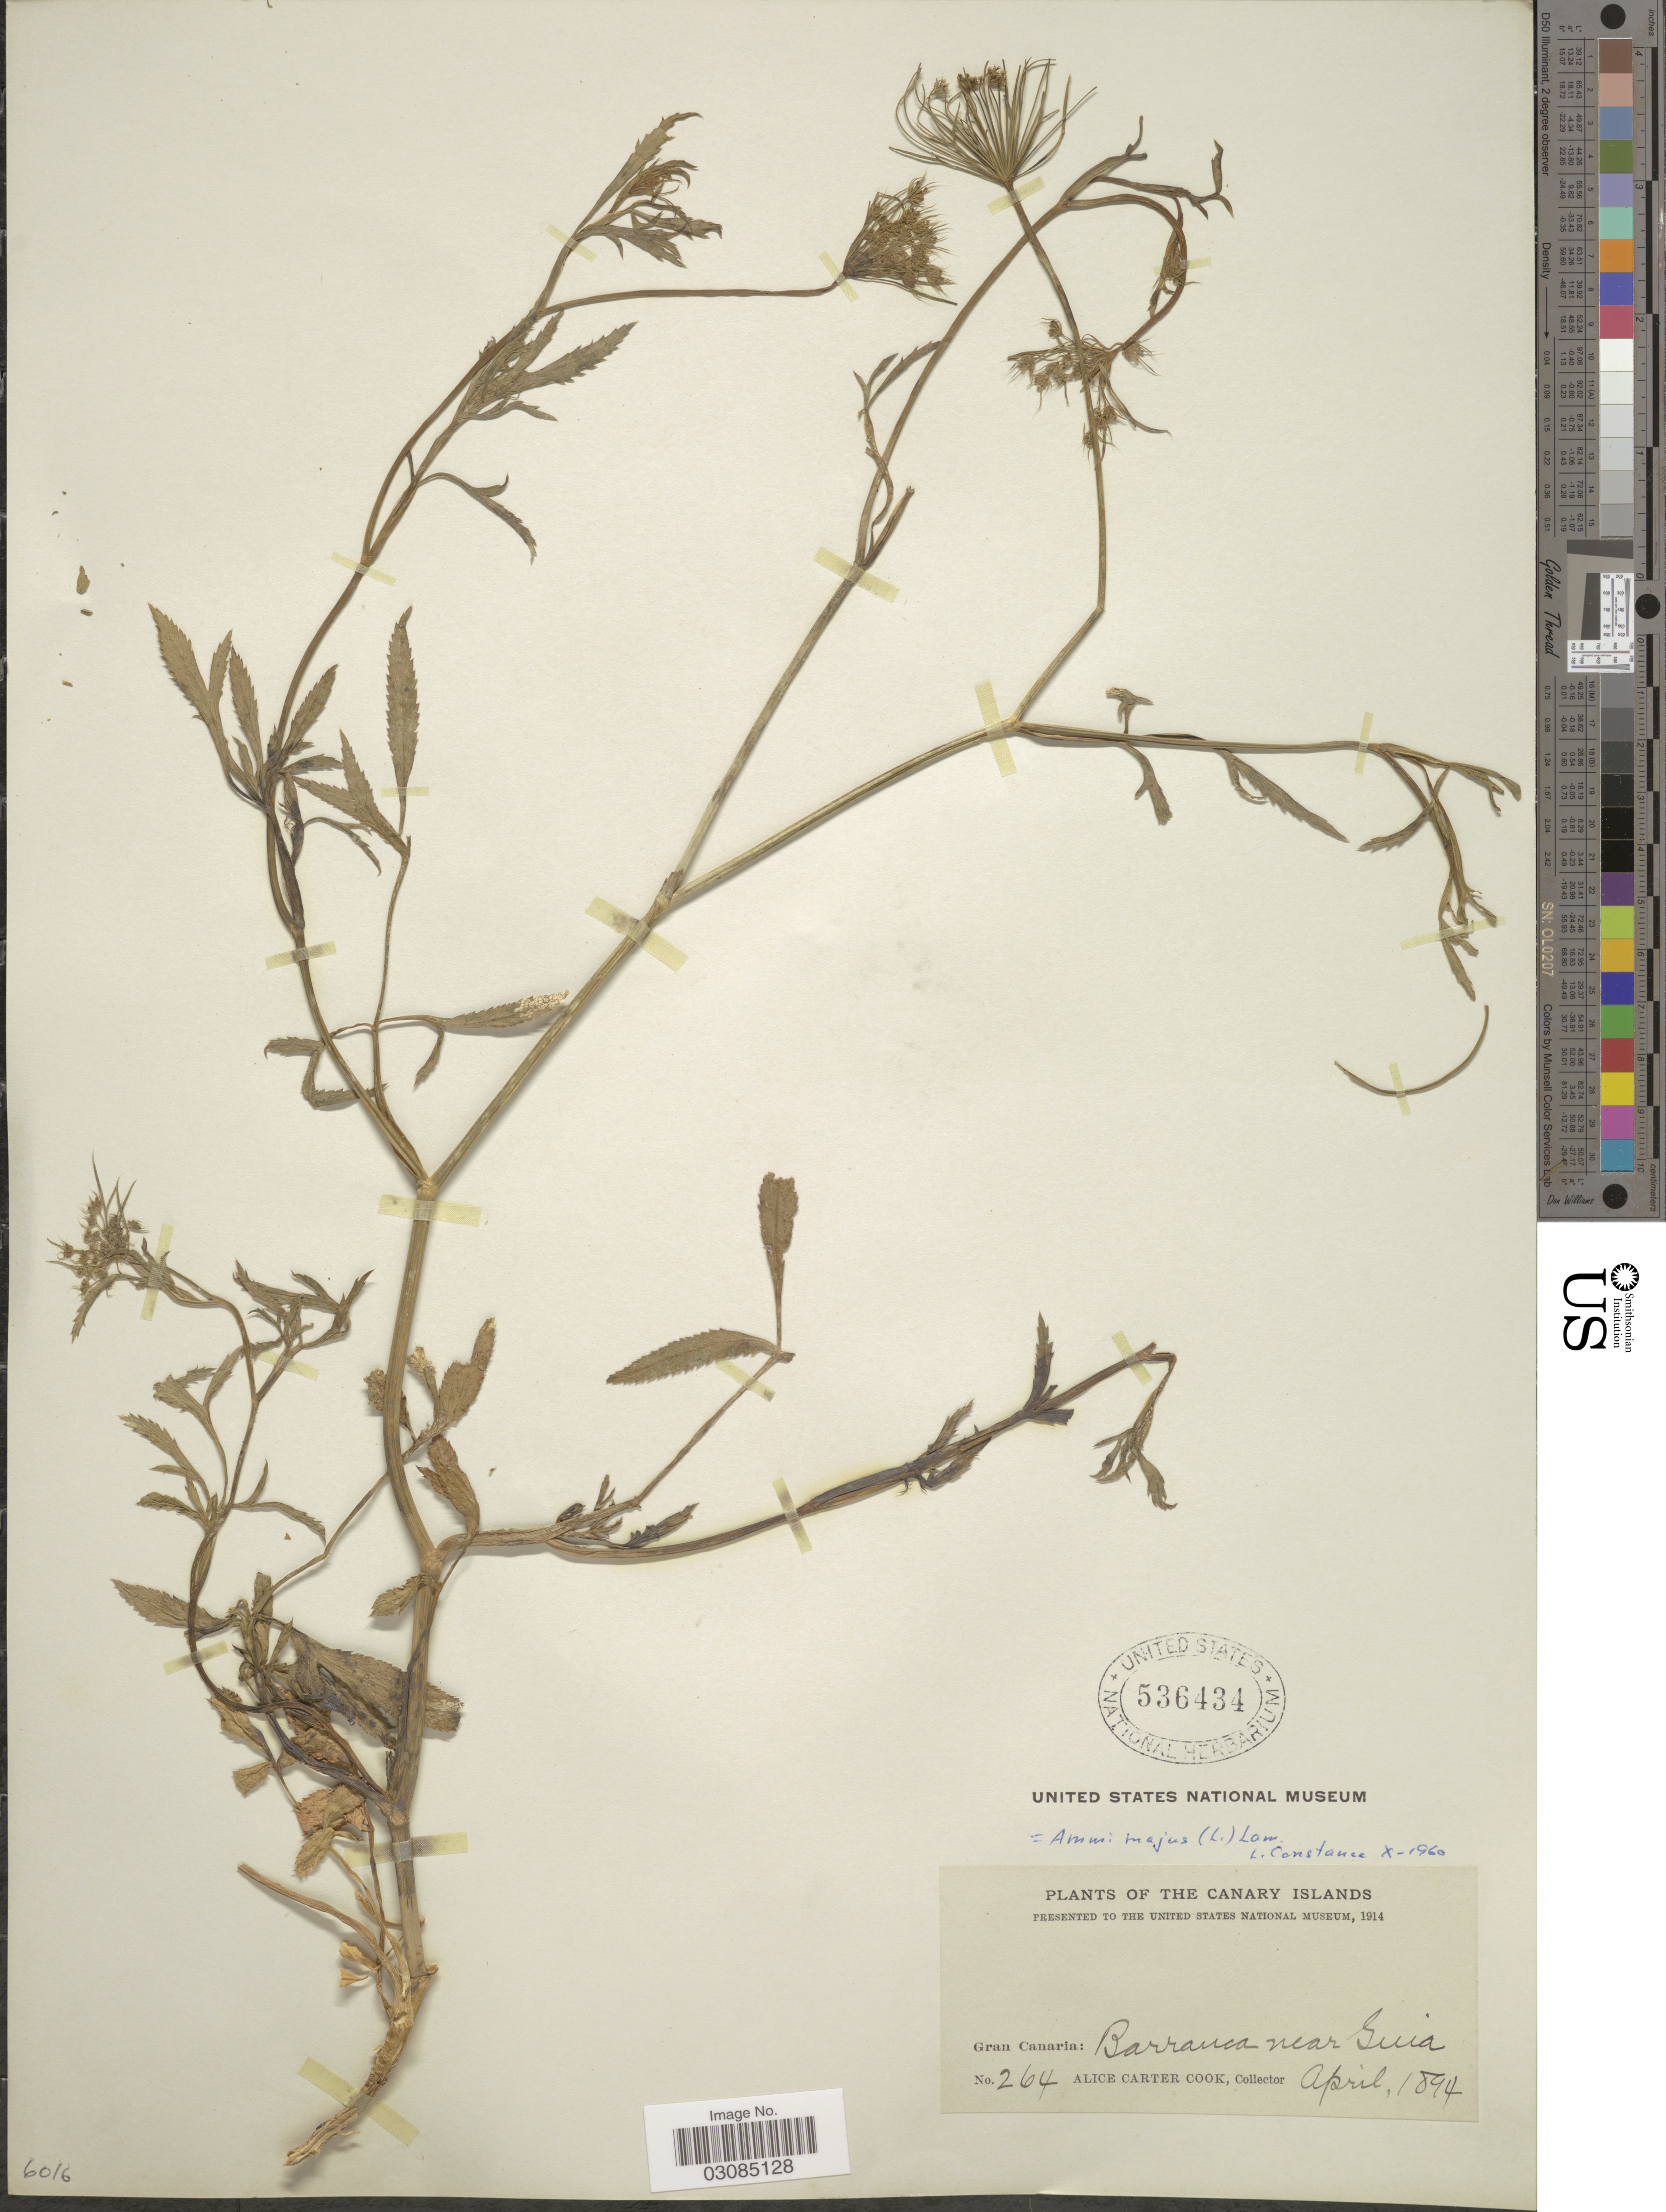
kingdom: Plantae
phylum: Tracheophyta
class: Magnoliopsida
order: Apiales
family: Apiaceae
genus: Ammi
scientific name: Ammi majus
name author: L.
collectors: Alice C. Cook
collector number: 264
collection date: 1894-04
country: Spain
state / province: Canarias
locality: Canary Islands. Gran Canaria: Barranca near Guia.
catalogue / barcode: US 536434